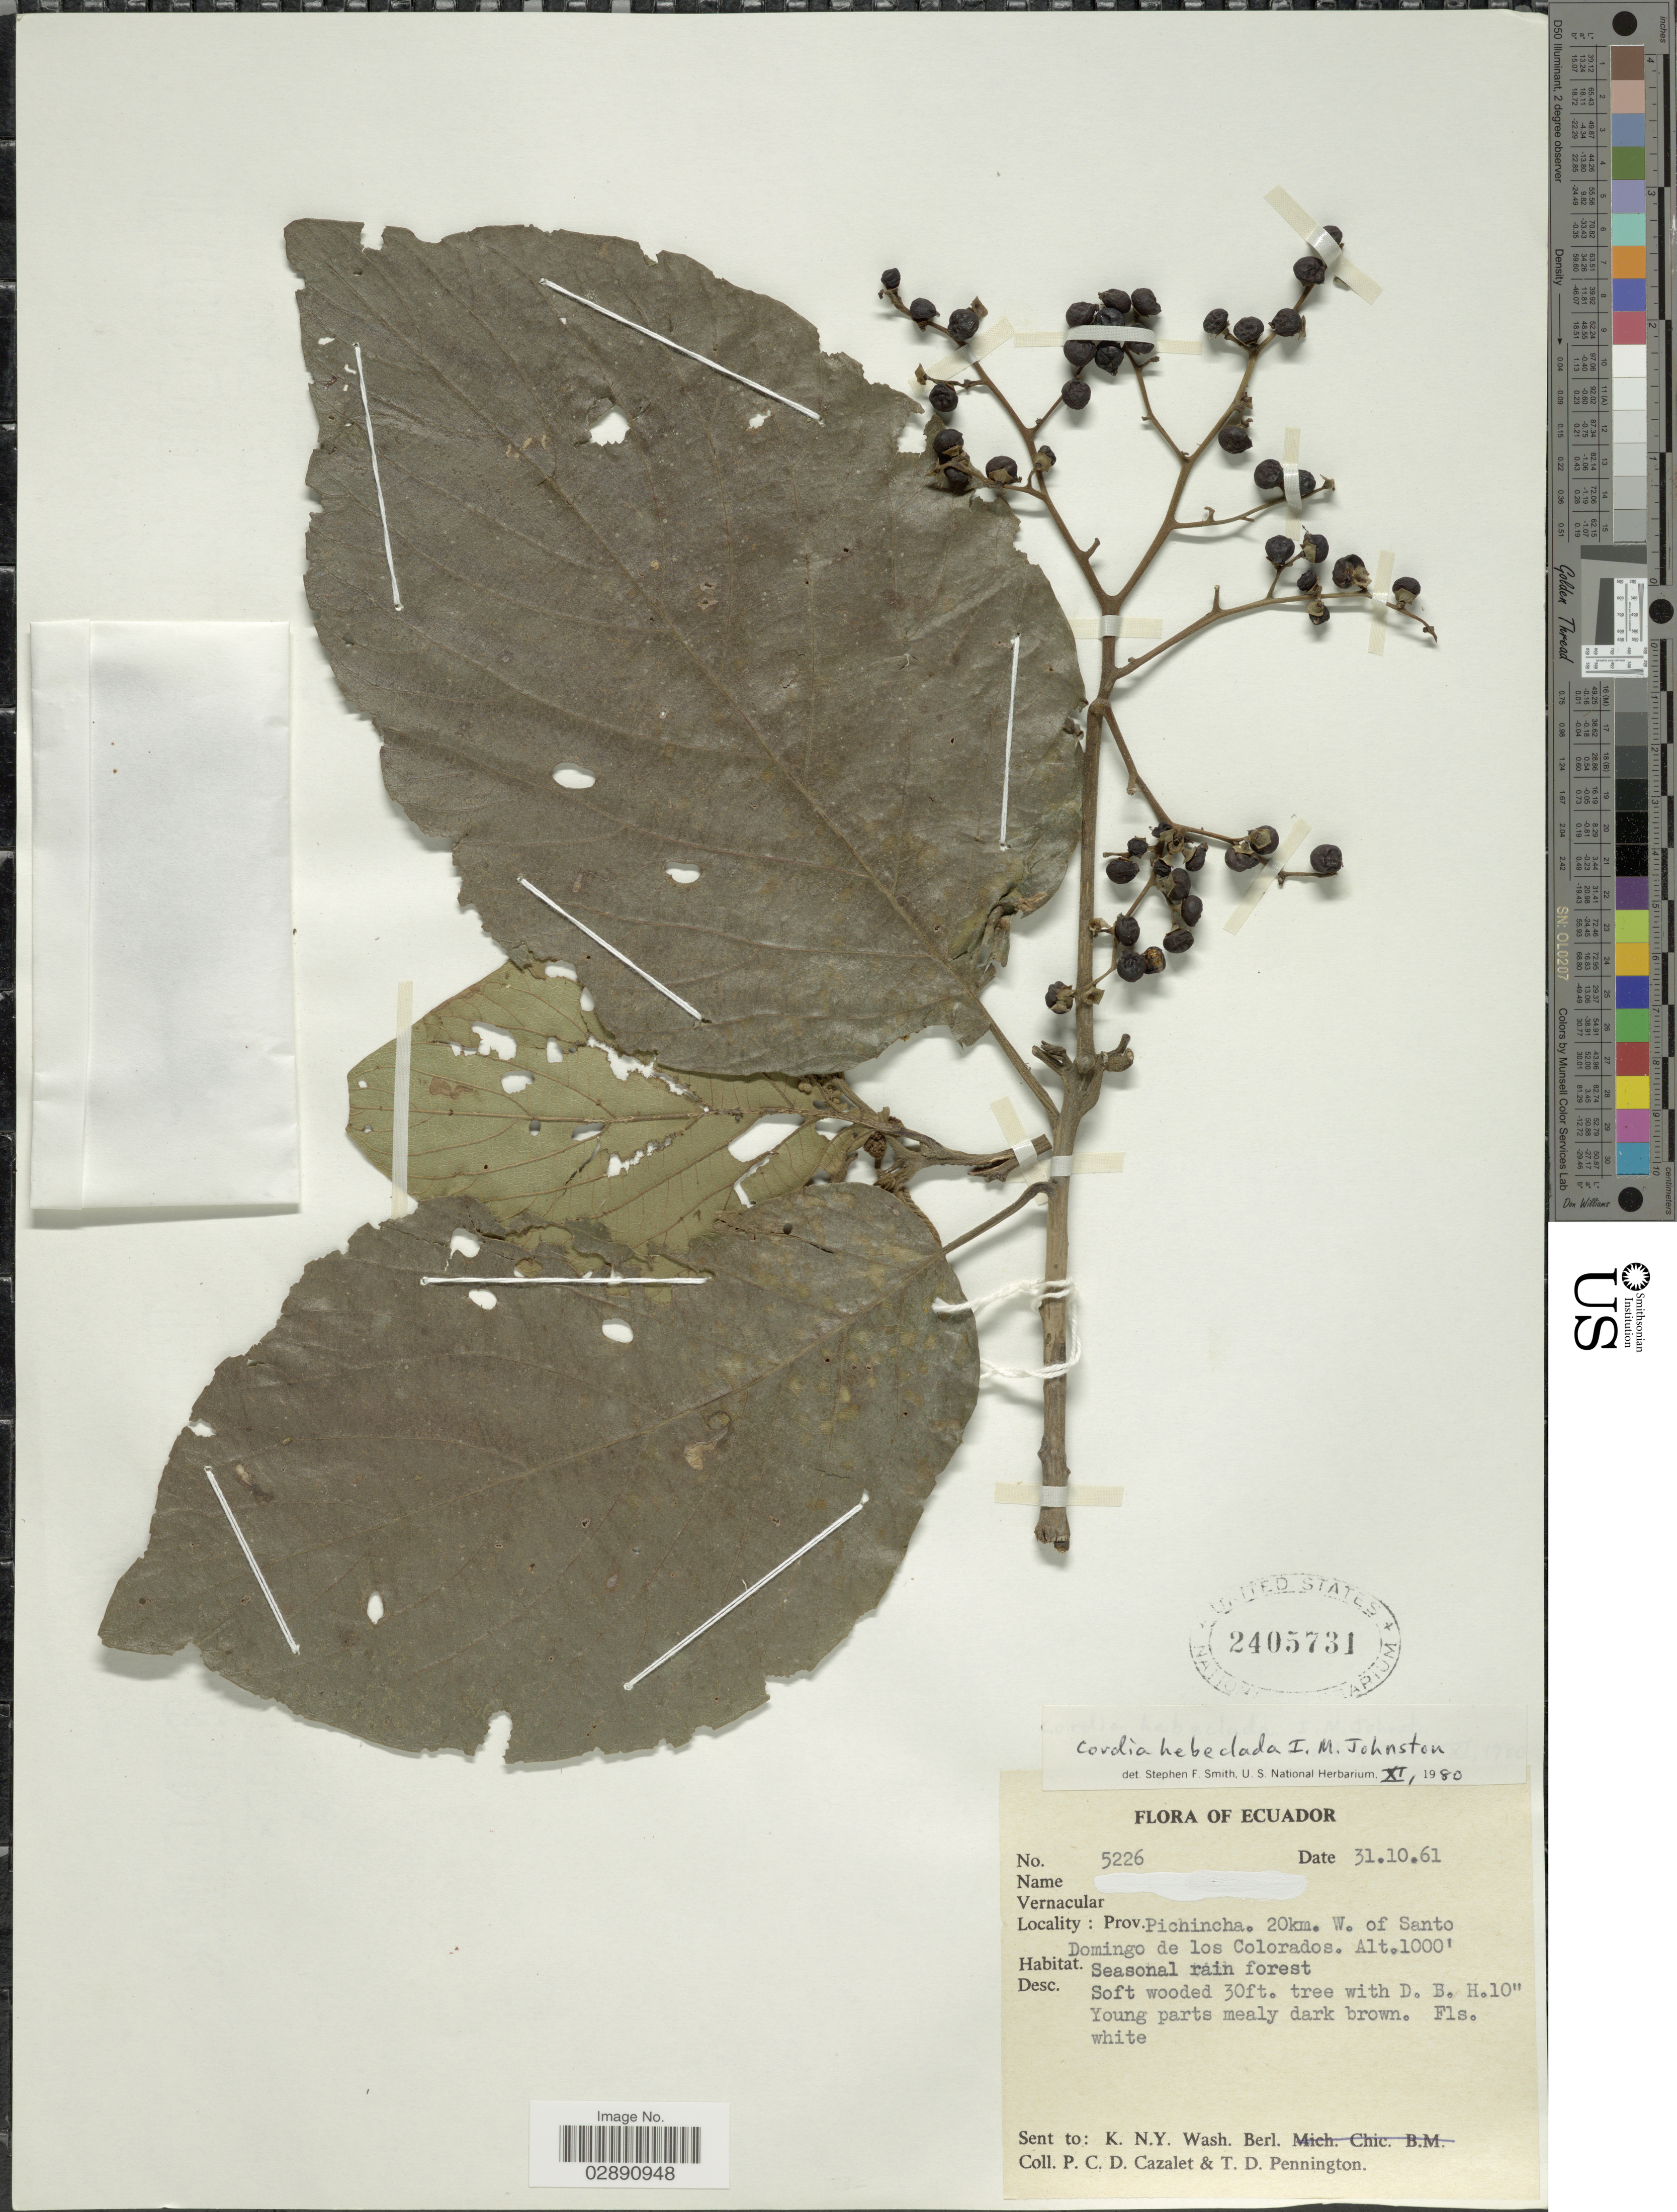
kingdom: Plantae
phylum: Tracheophyta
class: Magnoliopsida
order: Boraginales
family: Cordiaceae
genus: Cordia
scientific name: Cordia hebeclada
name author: I.M. Johnst.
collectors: P. C. D. Cazalet & T. D. Pennington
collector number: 5226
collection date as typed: Transcribed d/m/y: 31/10/61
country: Ecuador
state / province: Pichincha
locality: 20 km. W. of Santo Domingo de los Colorados.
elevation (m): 305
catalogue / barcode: US 2405731